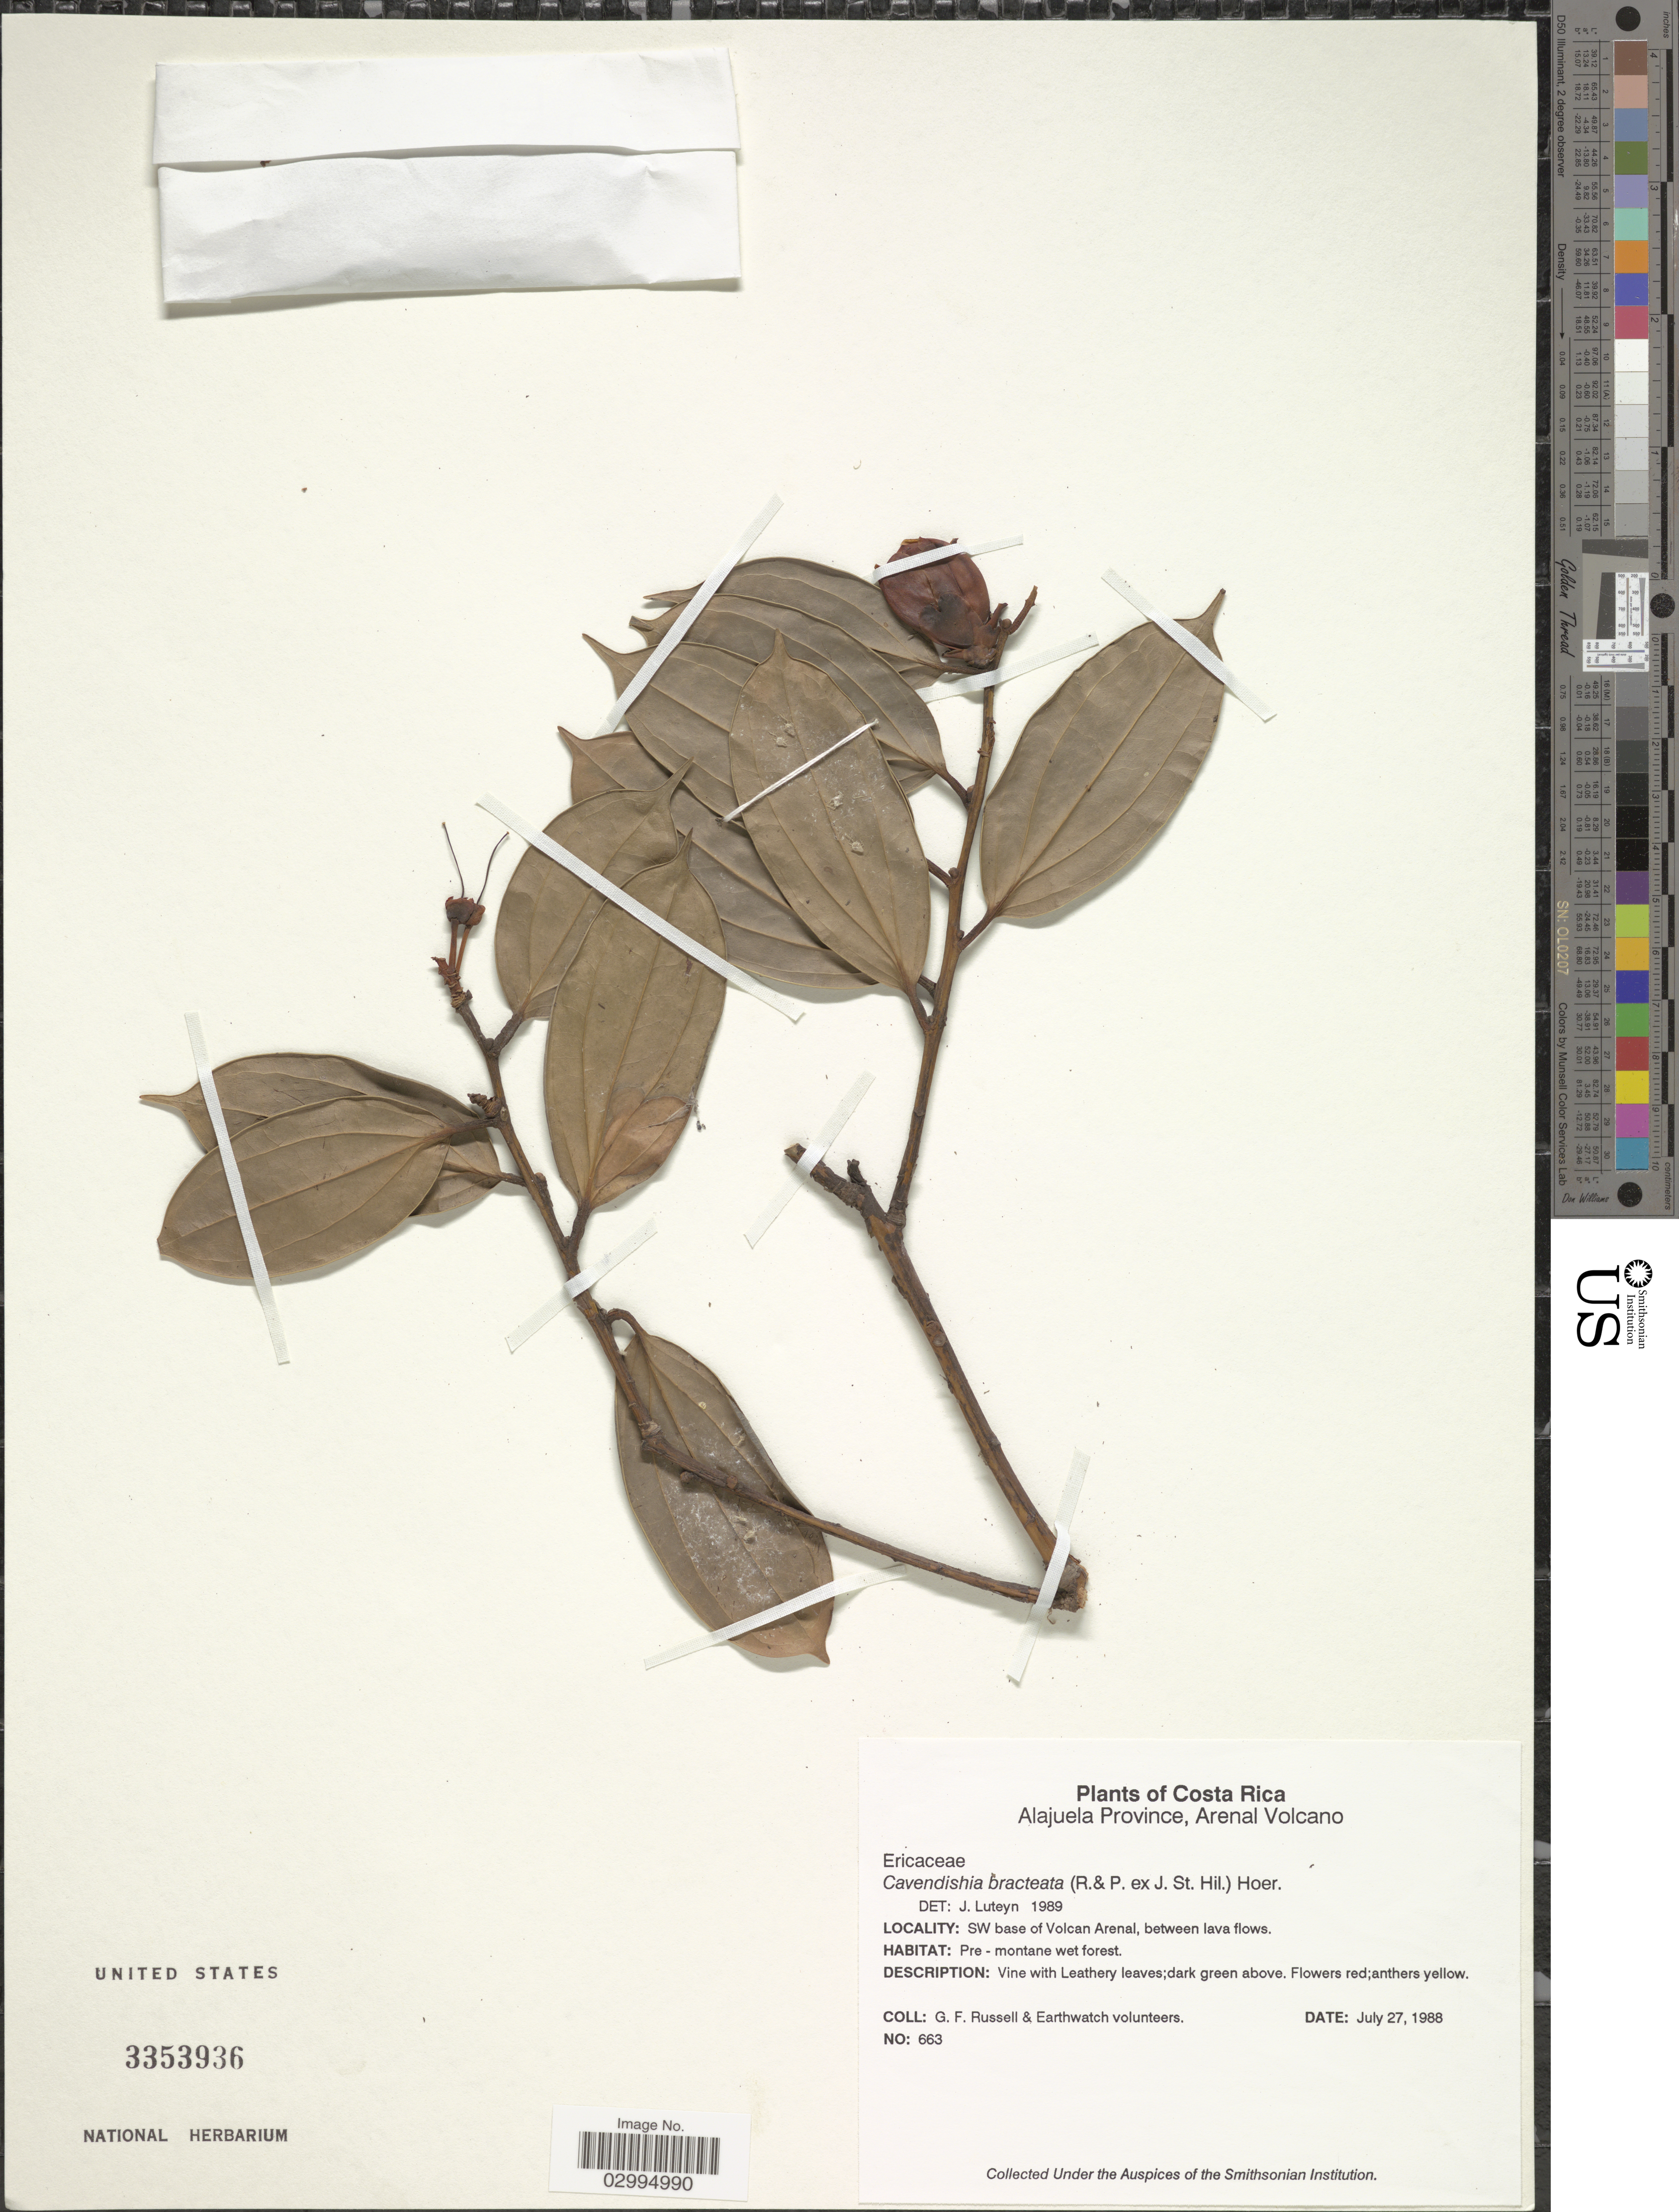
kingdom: Plantae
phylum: Tracheophyta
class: Magnoliopsida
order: Ericales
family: Ericaceae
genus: Cavendishia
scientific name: Cavendishia bracteata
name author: (Ruiz & Pav. ex J. St.-Hil.) Hoerold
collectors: G. Russell & Earthwatch Volunteers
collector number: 663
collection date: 1988-07-27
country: Costa Rica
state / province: Alajuela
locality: Arenal Volcano. SW base of Volcan Arenal, between lava flows.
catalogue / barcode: US 3353936